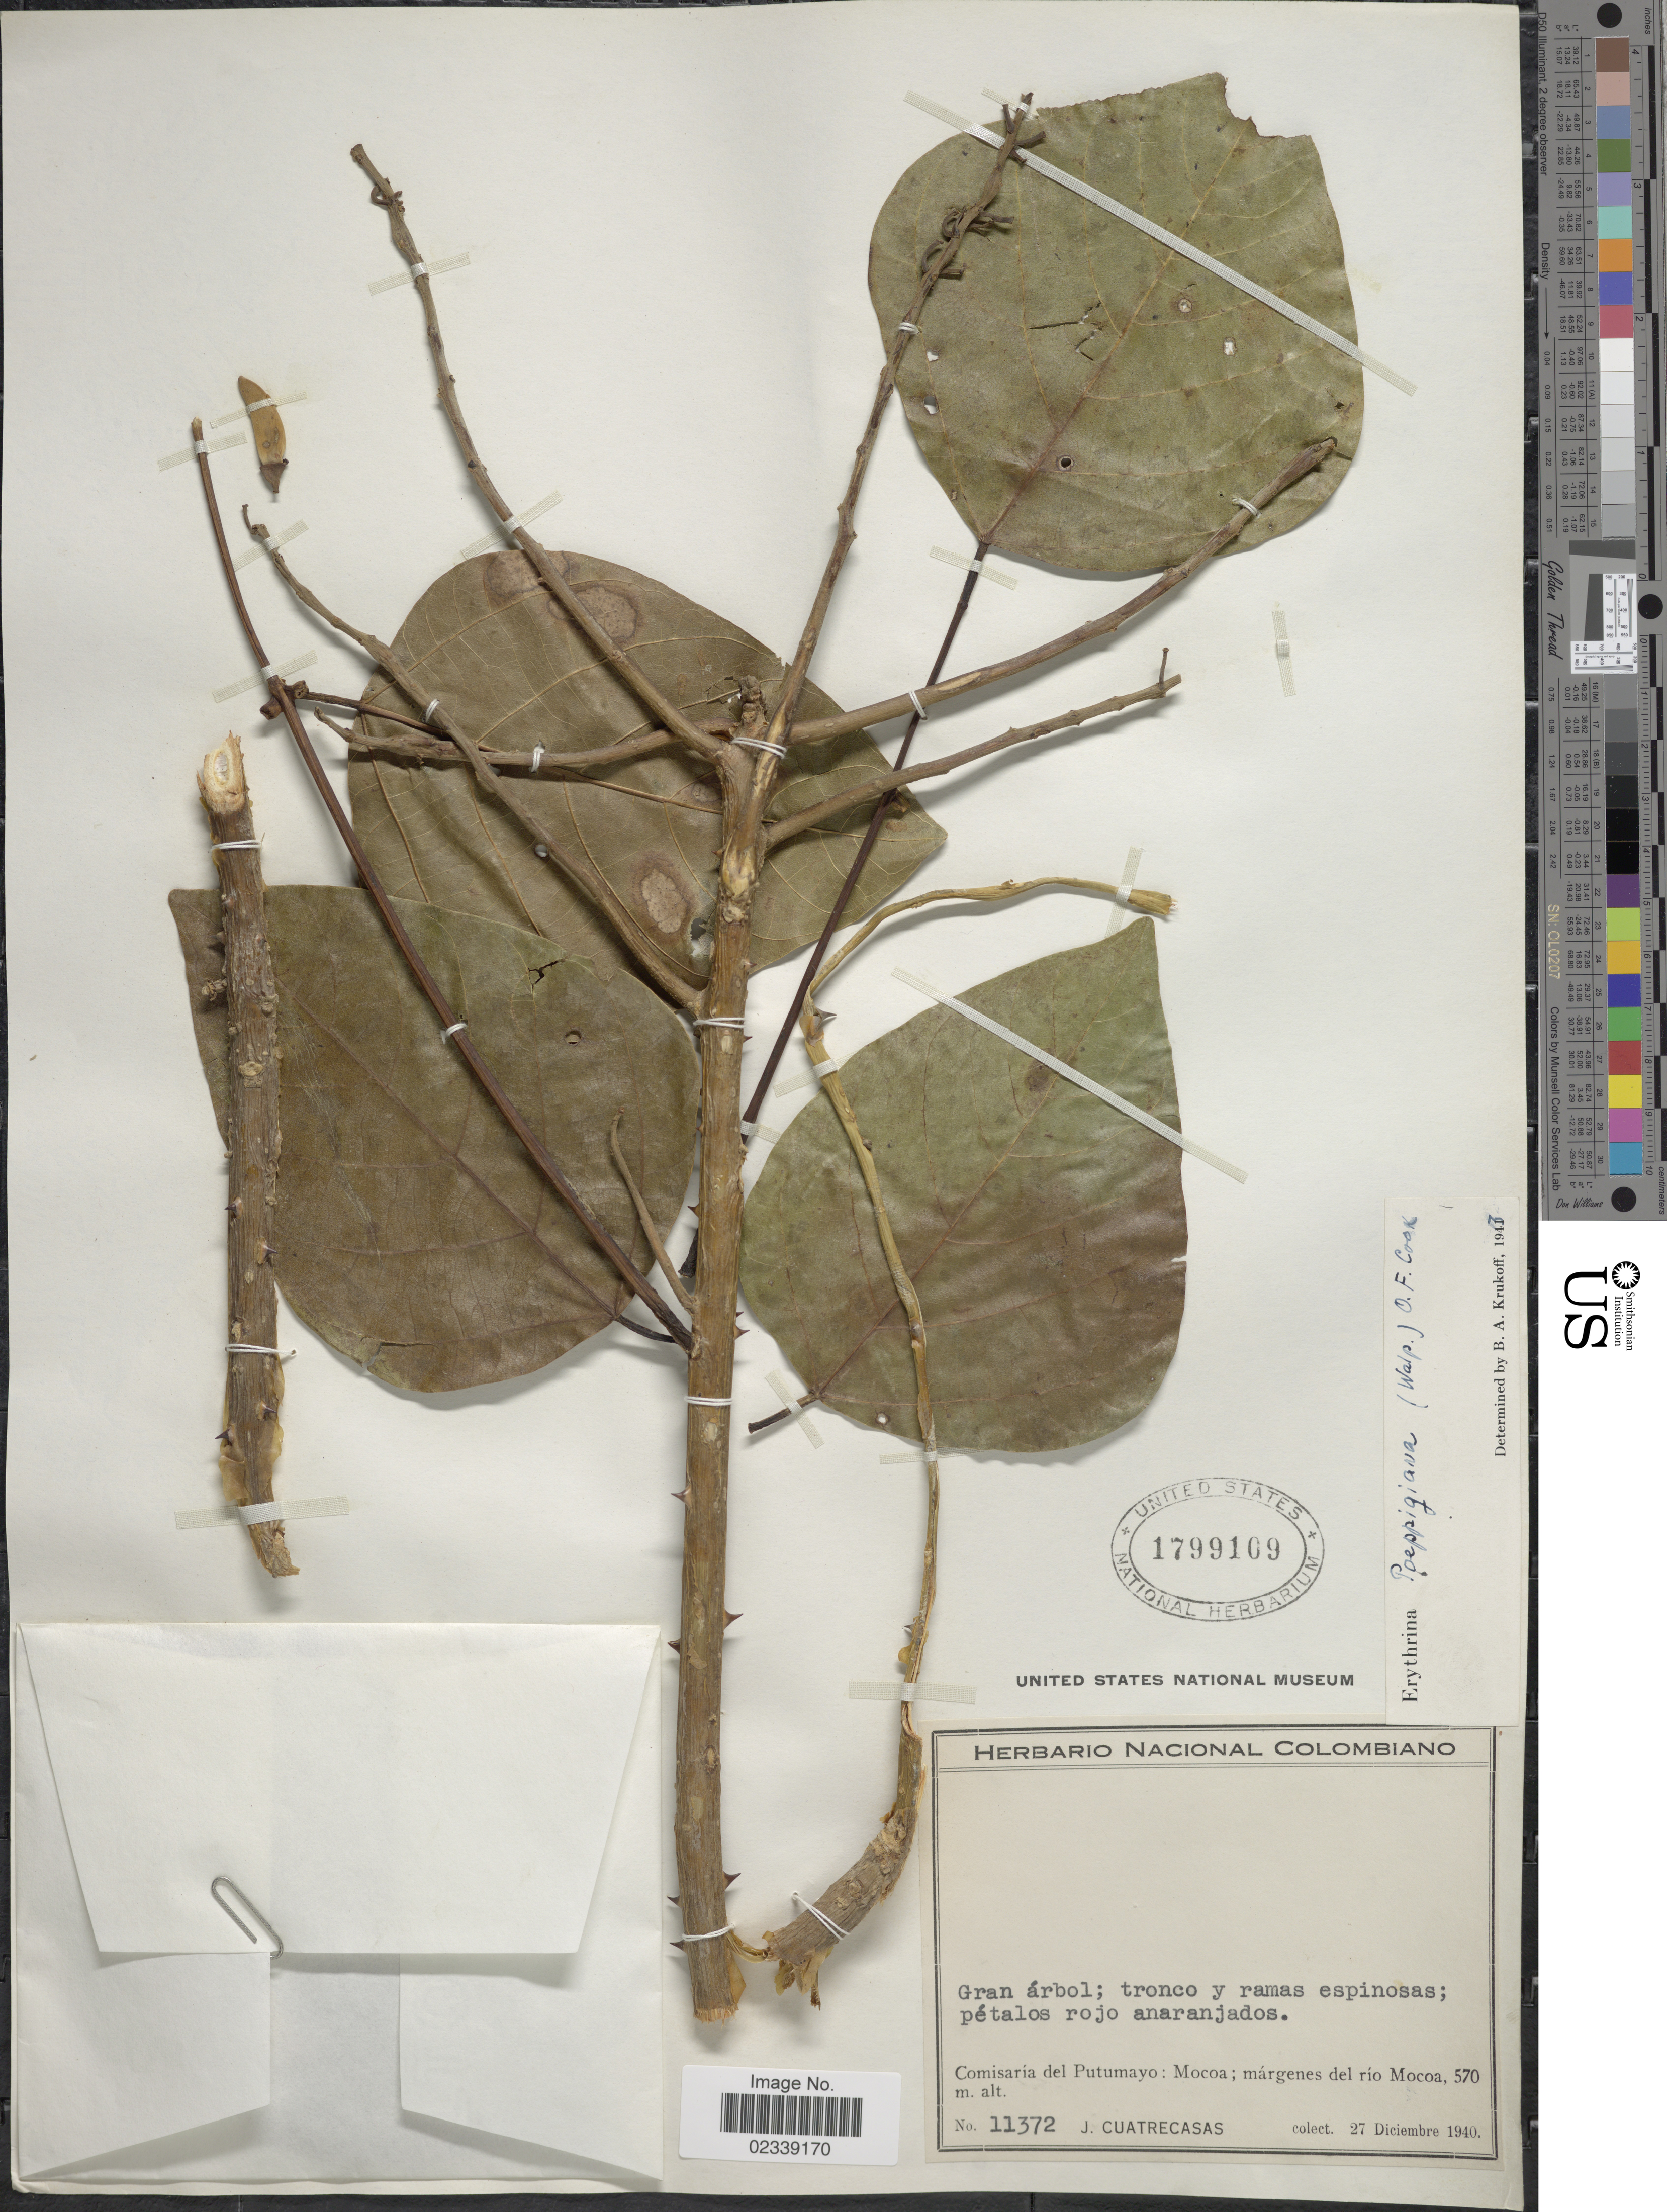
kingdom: Plantae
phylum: Tracheophyta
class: Magnoliopsida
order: Fabales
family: Fabaceae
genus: Erythrina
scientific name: Erythrina poeppigiana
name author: (Walp.) O.F. Cook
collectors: J. Cuatrecasas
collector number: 11372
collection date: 1940-12-27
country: Colombia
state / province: Putumayo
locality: Mocoa, margenes del Rio Mocoa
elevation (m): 570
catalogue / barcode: US 1799109